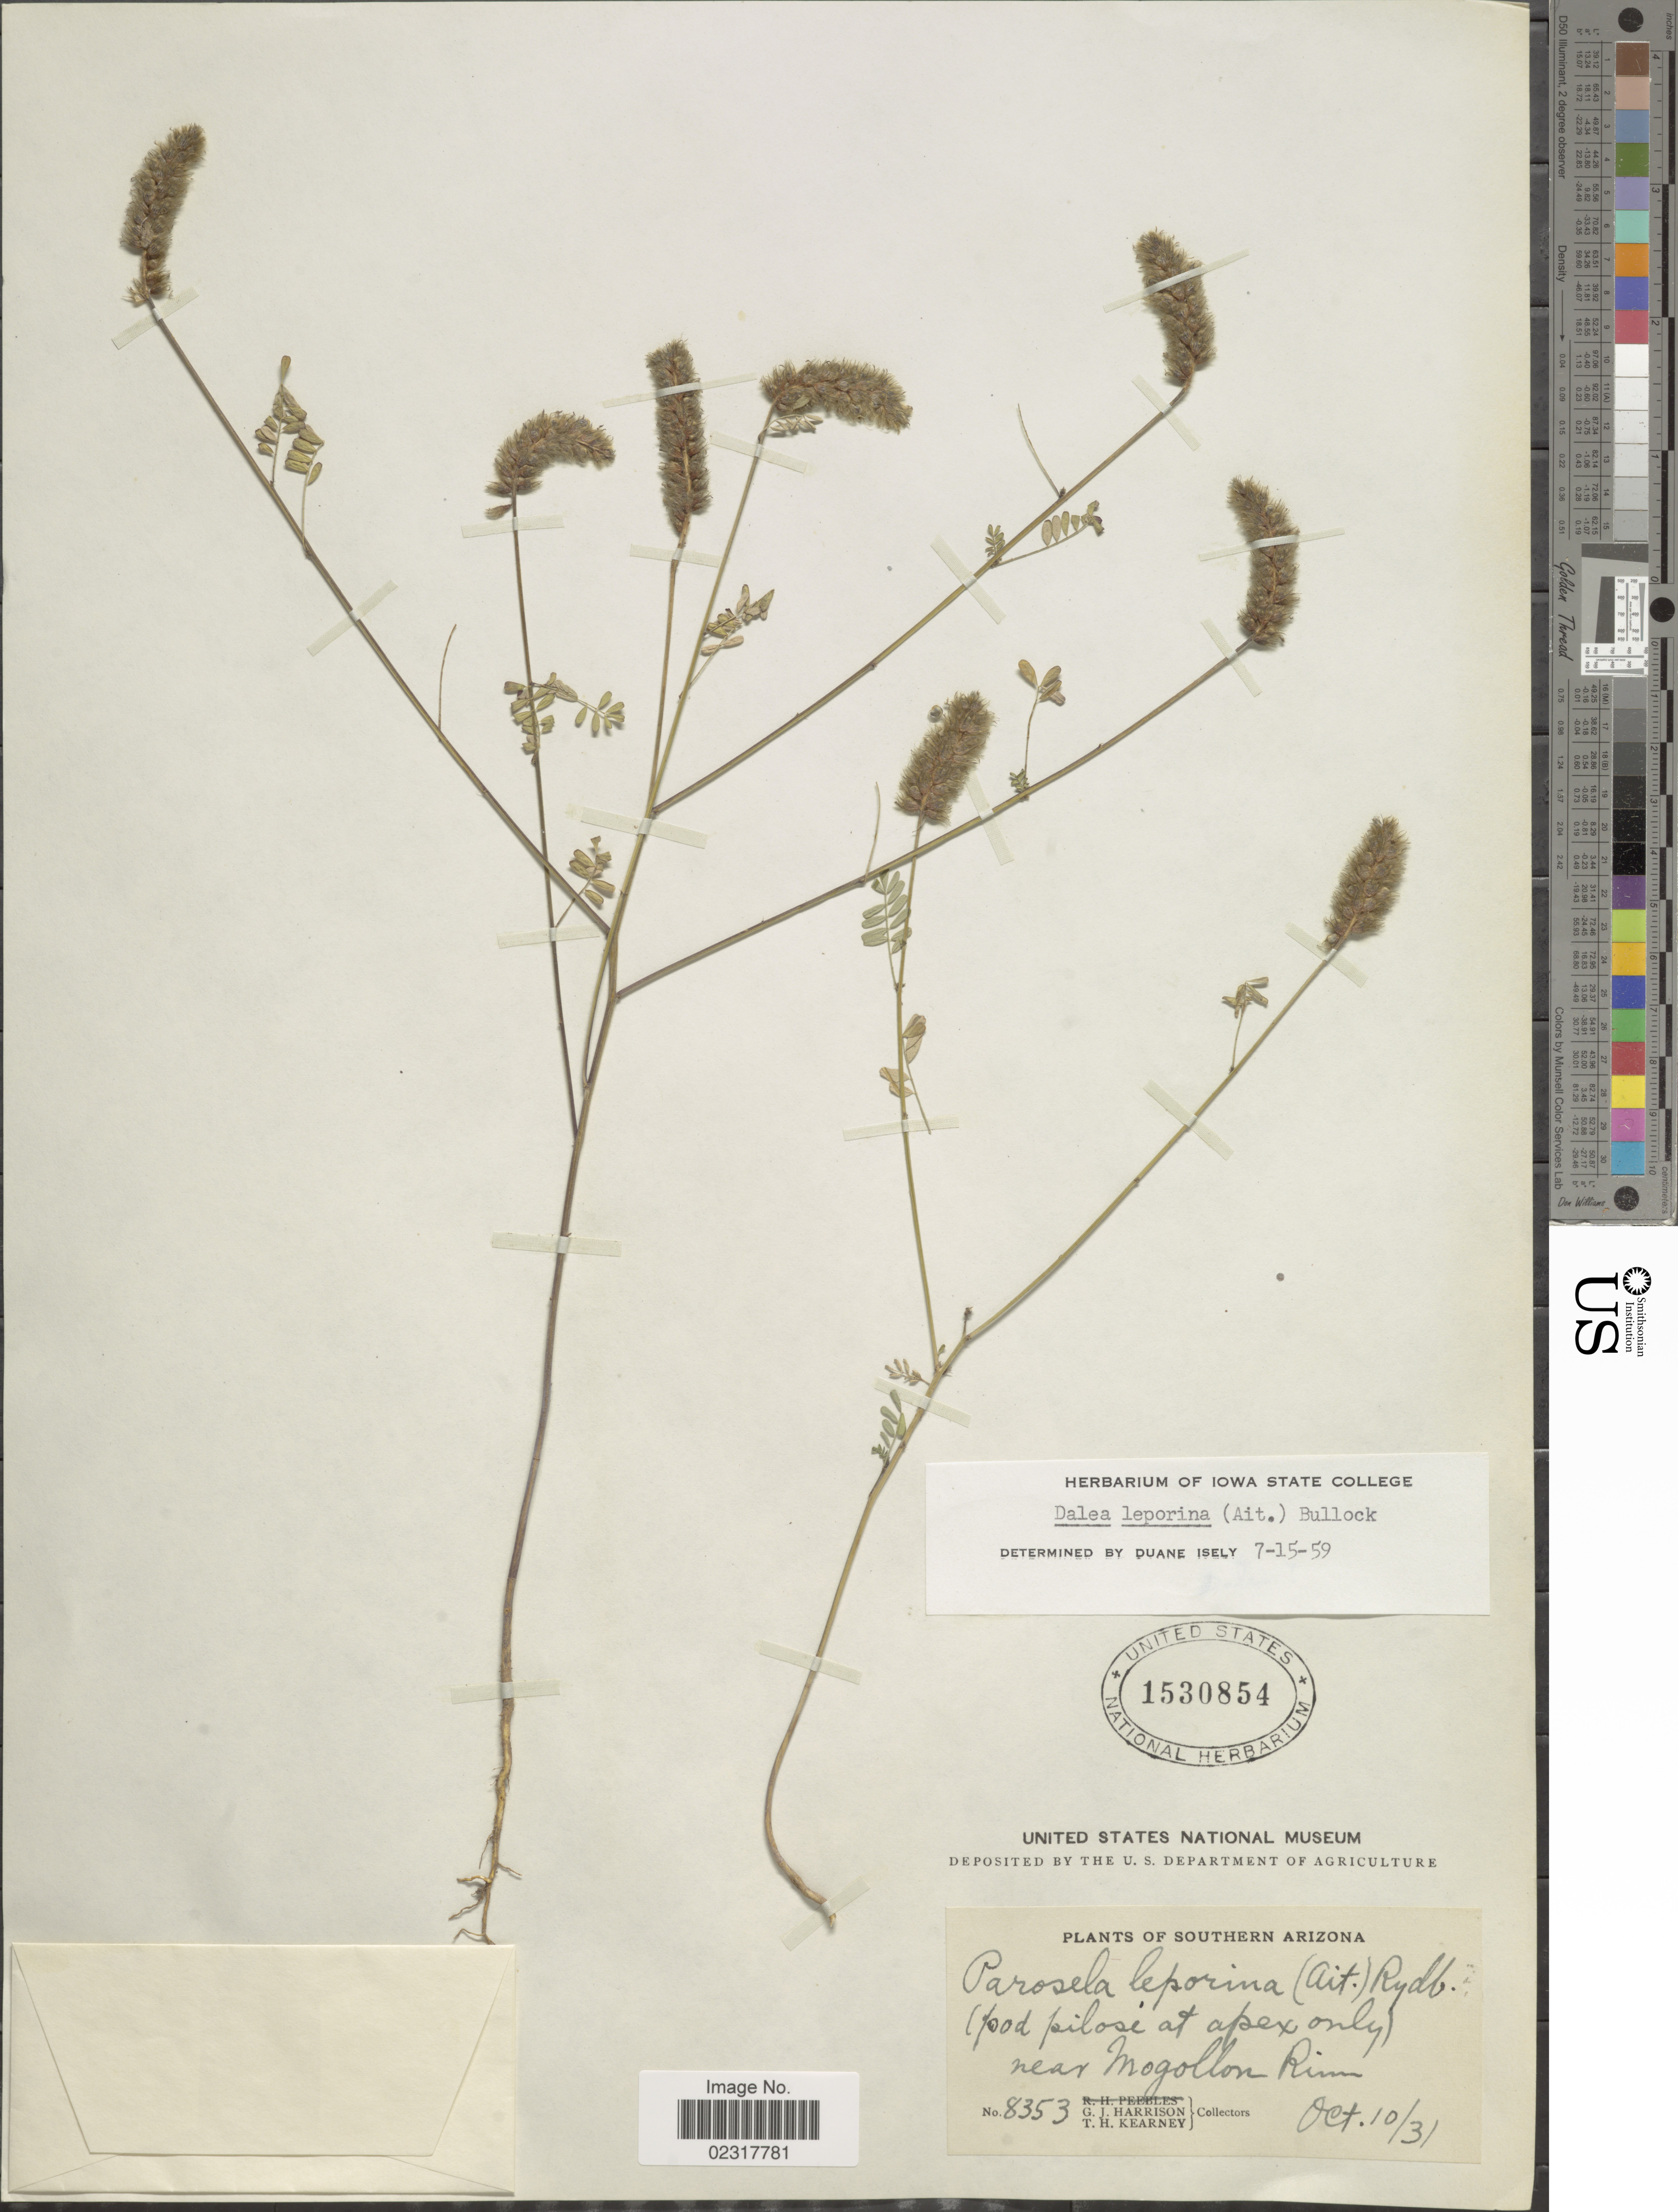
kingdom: Plantae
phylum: Tracheophyta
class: Magnoliopsida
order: Fabales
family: Fabaceae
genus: Dalea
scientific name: Dalea leporina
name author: (Aiton) Bullock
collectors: G. J. Harrison & T. H. Kearney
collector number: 8353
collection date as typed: Transcribed d/m/y: 10/10/31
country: United States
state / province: Arizona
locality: Southern Arizona. Near Mogollon River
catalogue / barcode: US 1530854